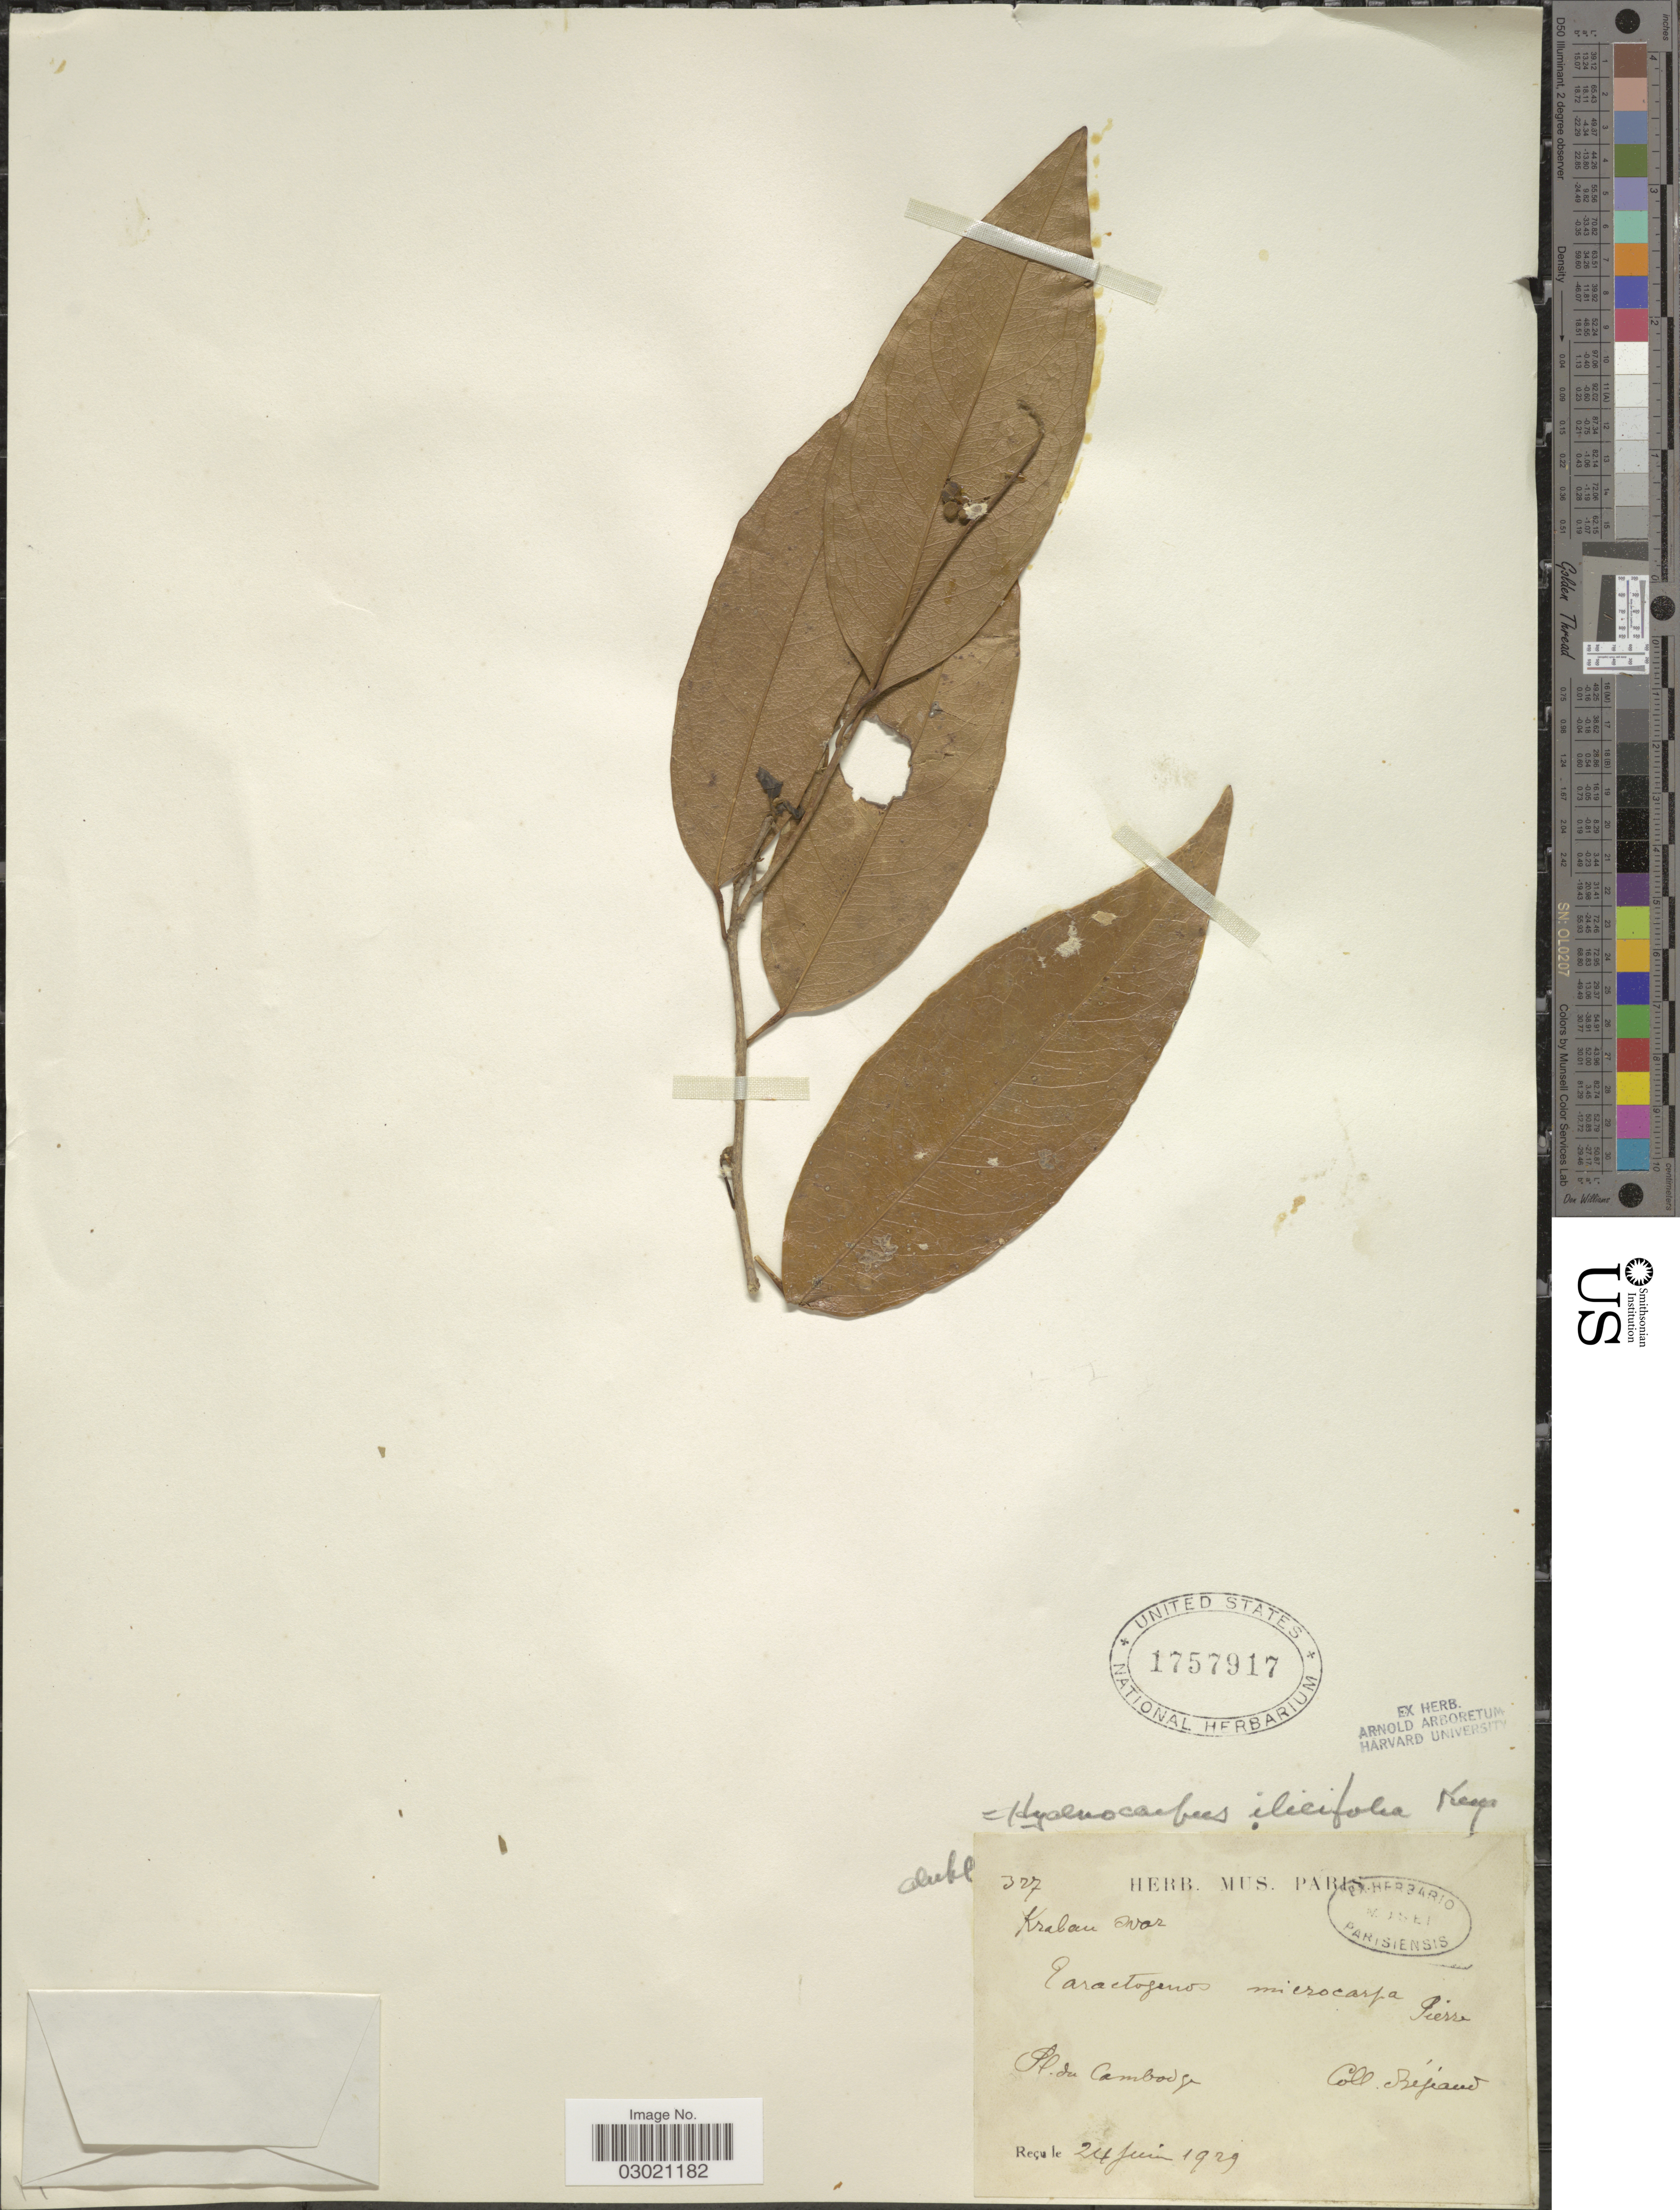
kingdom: Plantae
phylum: Tracheophyta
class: Magnoliopsida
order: Malpighiales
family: Achariaceae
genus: Hydnocarpus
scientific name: Hydnocarpus ilicifolius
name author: R.M. King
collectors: Bejeaud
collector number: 327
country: Cambodia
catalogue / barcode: US 1757917